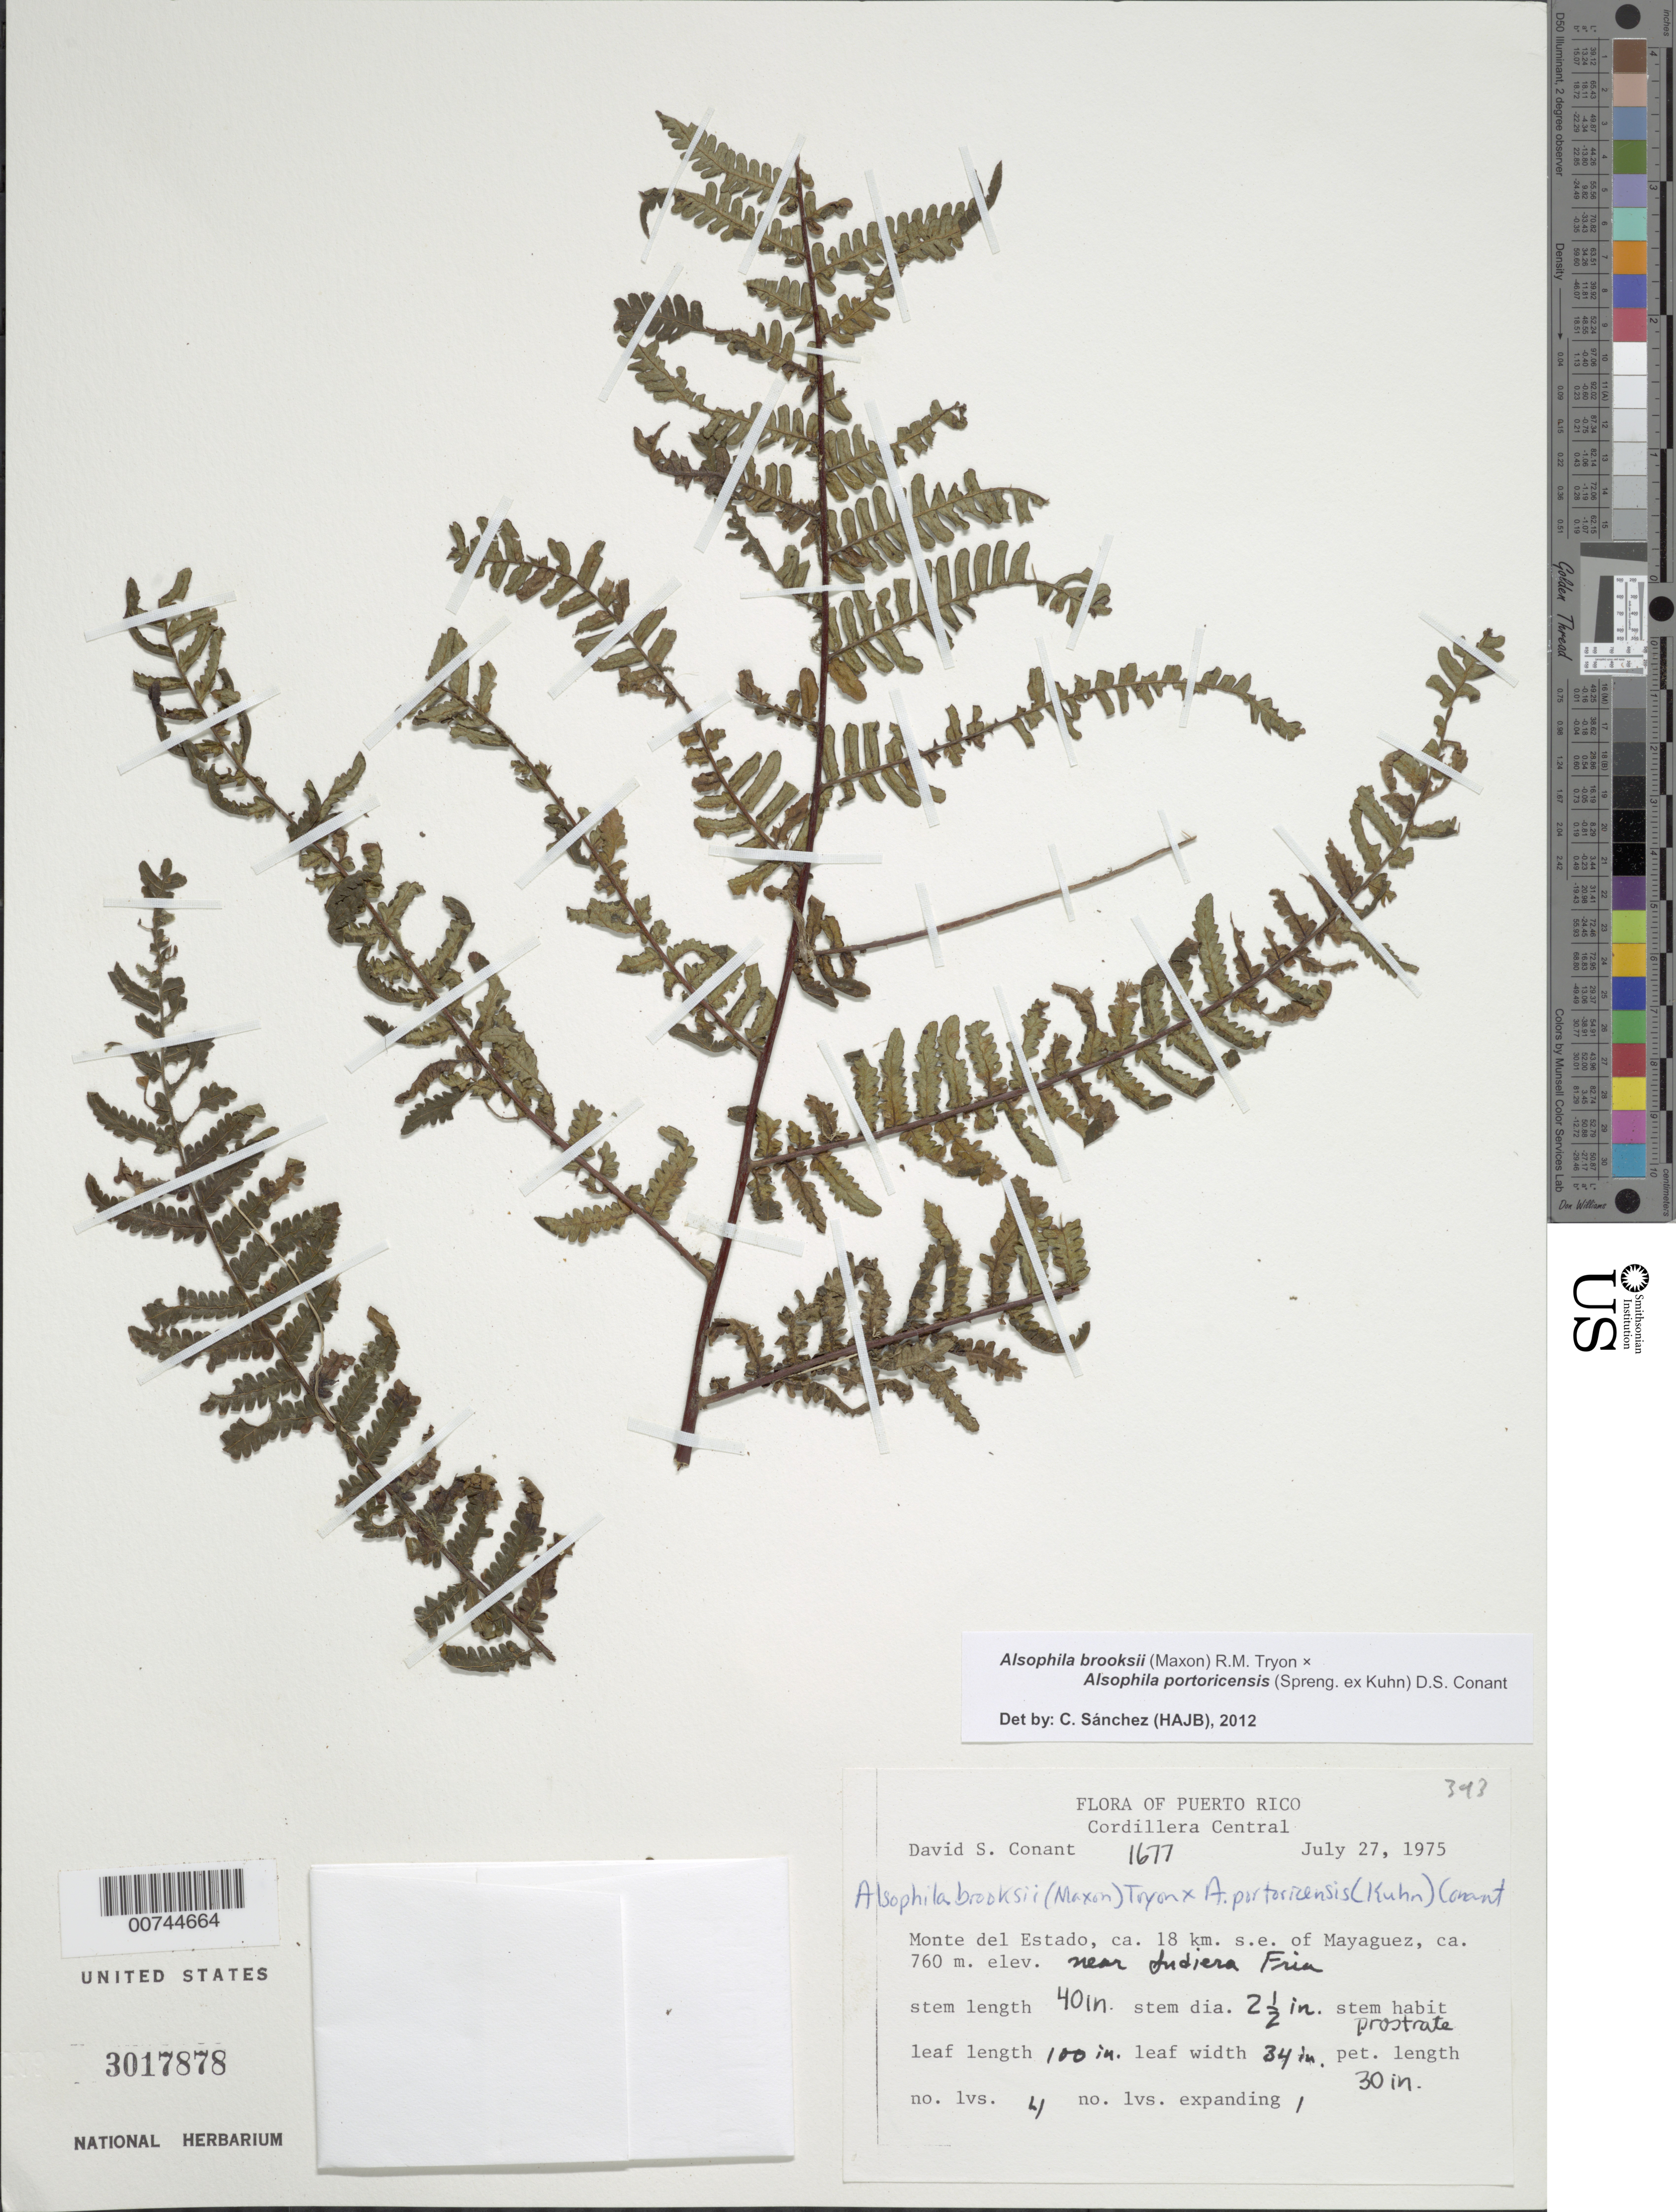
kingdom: Plantae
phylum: Tracheophyta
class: Polypodiopsida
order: Cyatheales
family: Cyatheaceae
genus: Alsophila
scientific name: Alsophila brooksii x A. portoricensis (Spreng. ex Kuhn) D.S. Conant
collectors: D. S. Conant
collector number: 1677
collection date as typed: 27 Jul 1975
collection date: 1975-07-27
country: Puerto Rico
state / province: Mayagüez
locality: Cordillera Central: Monte del Estado, ca. 18 km SE of Mayaguez, near Indiera Fría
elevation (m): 760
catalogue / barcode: US 3017878